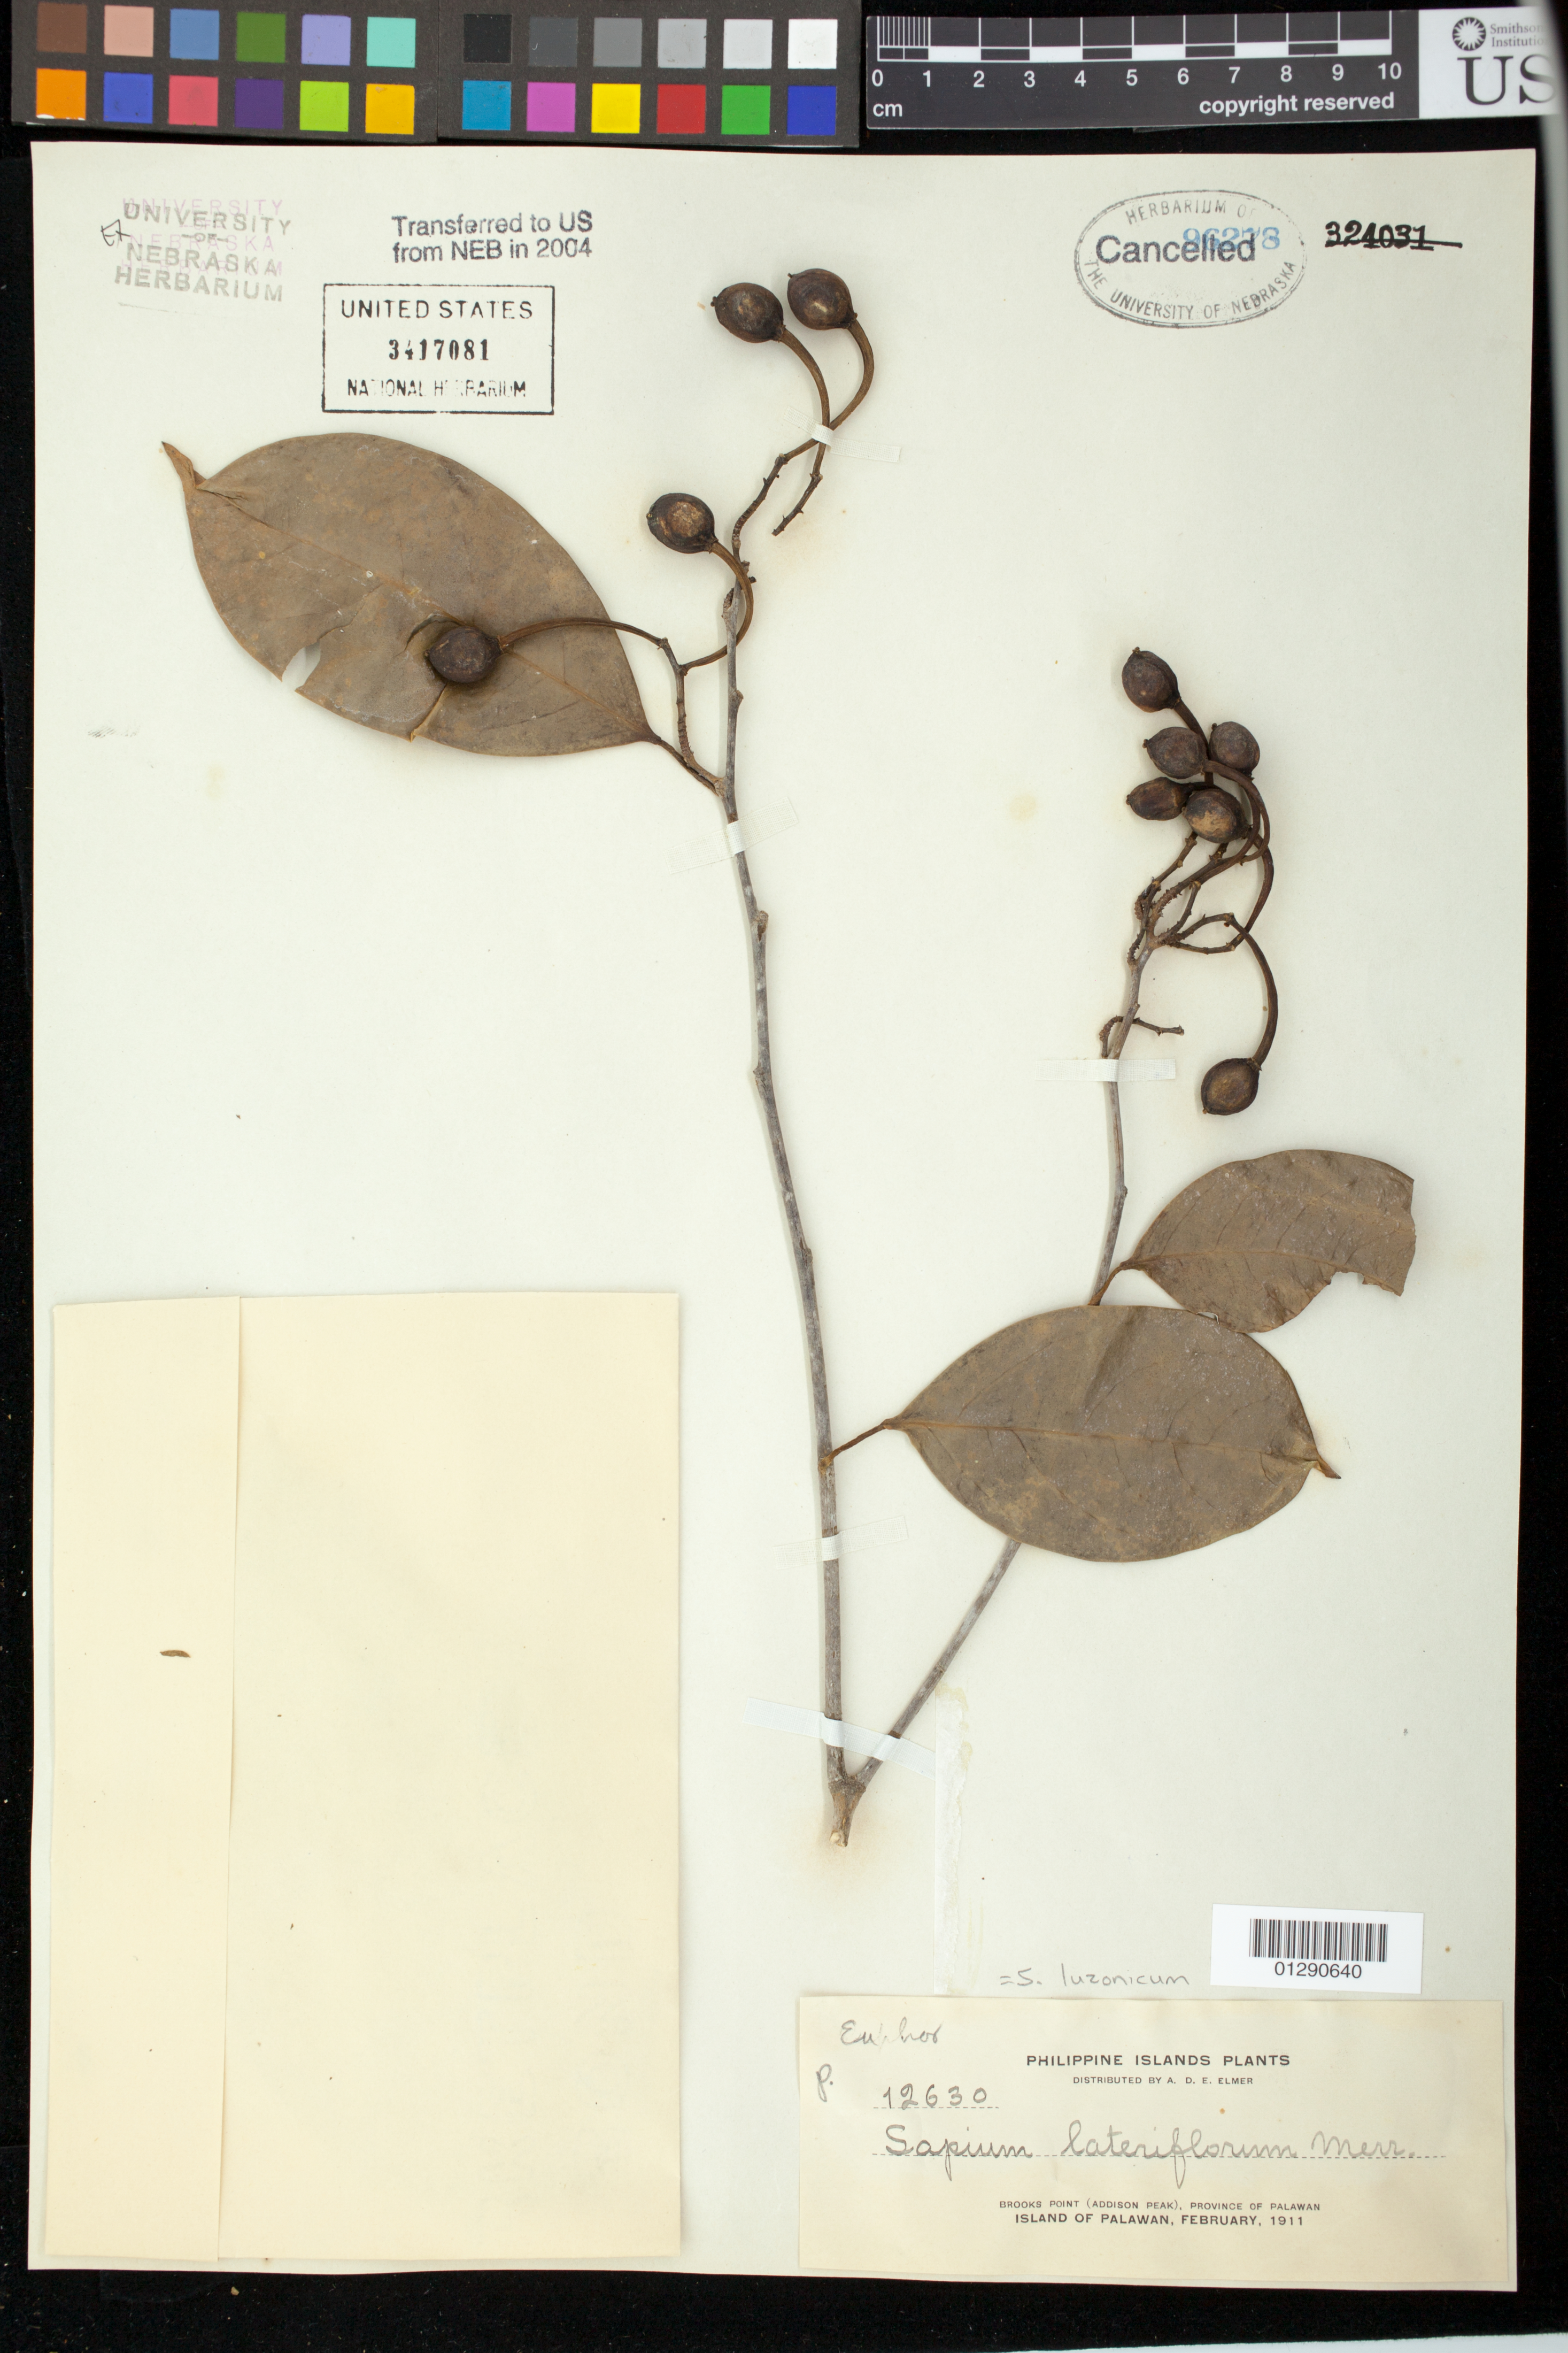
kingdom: Plantae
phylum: Tracheophyta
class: Magnoliopsida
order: Malpighiales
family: Euphorbiaceae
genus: Sapium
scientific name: Sapium luzonicum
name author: (Vidal) Merr.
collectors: A. D. E. Elmer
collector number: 12630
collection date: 1911-02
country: Philippines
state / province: Mimaropa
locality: Brooks point (Addison peak), Province of Palawan.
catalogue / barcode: US 3417081